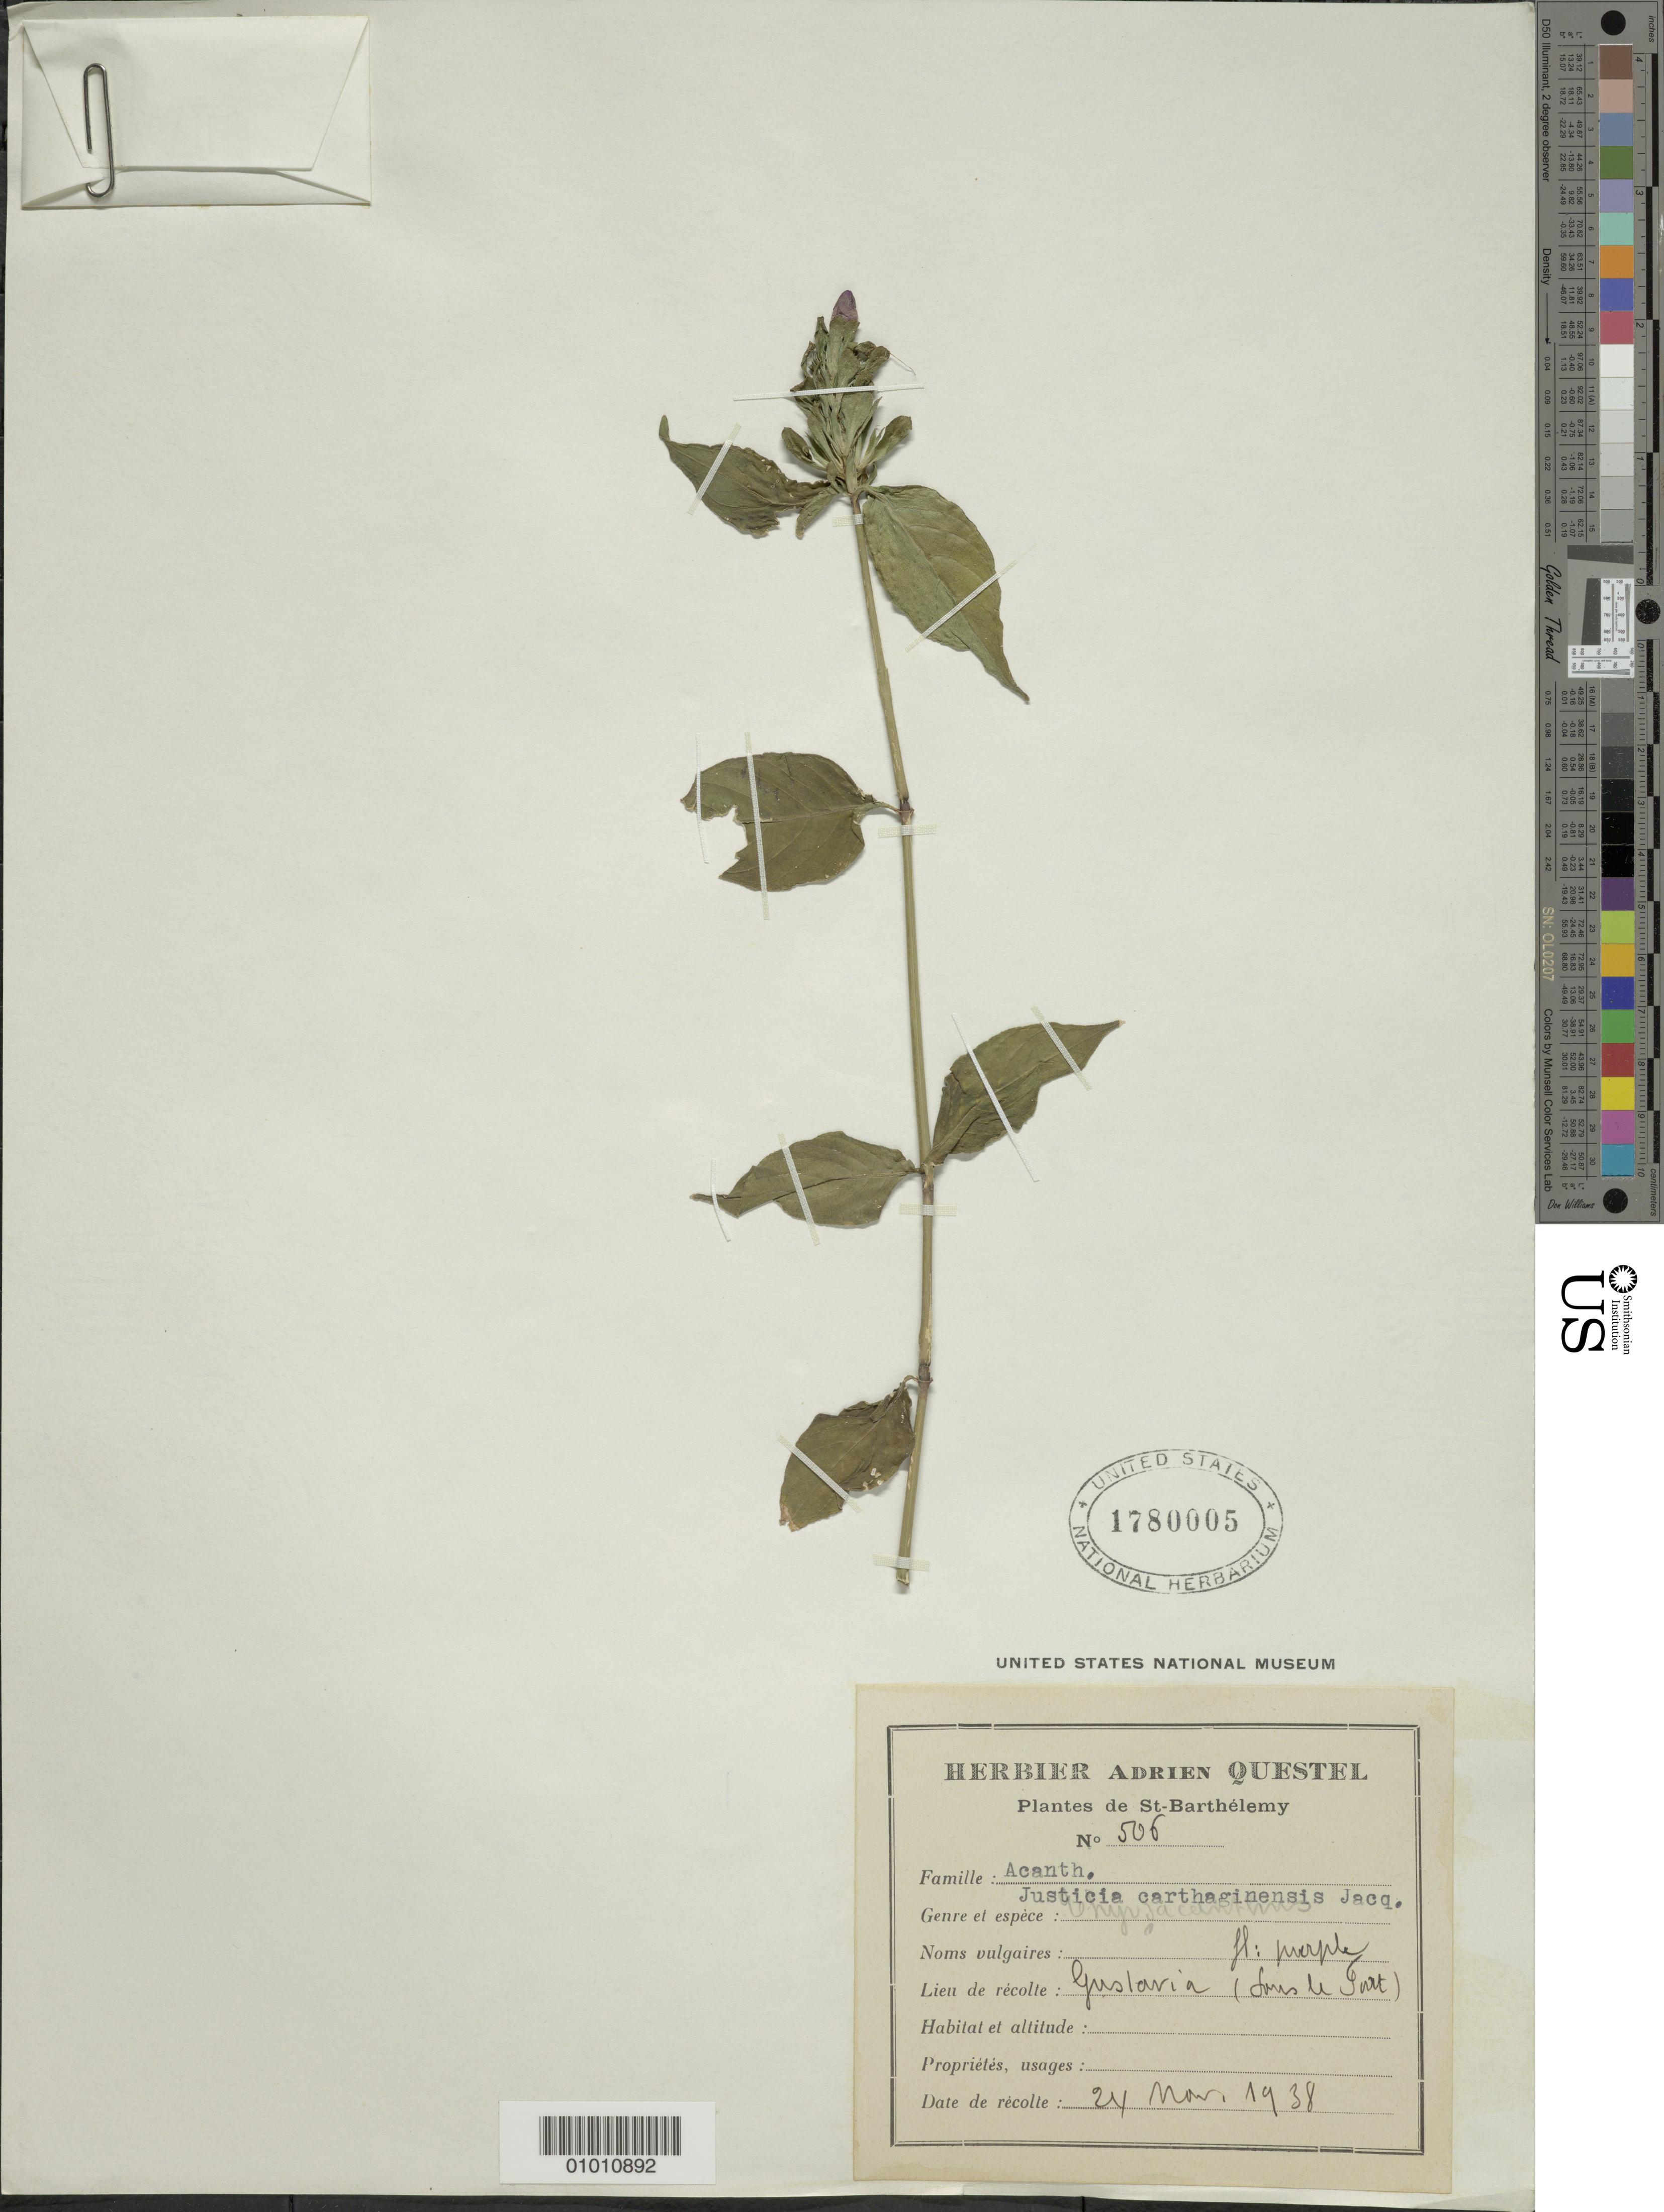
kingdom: Plantae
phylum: Tracheophyta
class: Magnoliopsida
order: Lamiales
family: Acanthaceae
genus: Justicia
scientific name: Justicia carthaginensis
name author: Jacq.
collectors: A. Questel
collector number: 506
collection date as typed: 24 Mar 1938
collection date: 1938-03-24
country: Saint Barthélemy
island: St. Barthélemy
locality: Gustavia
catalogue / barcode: US 1780005